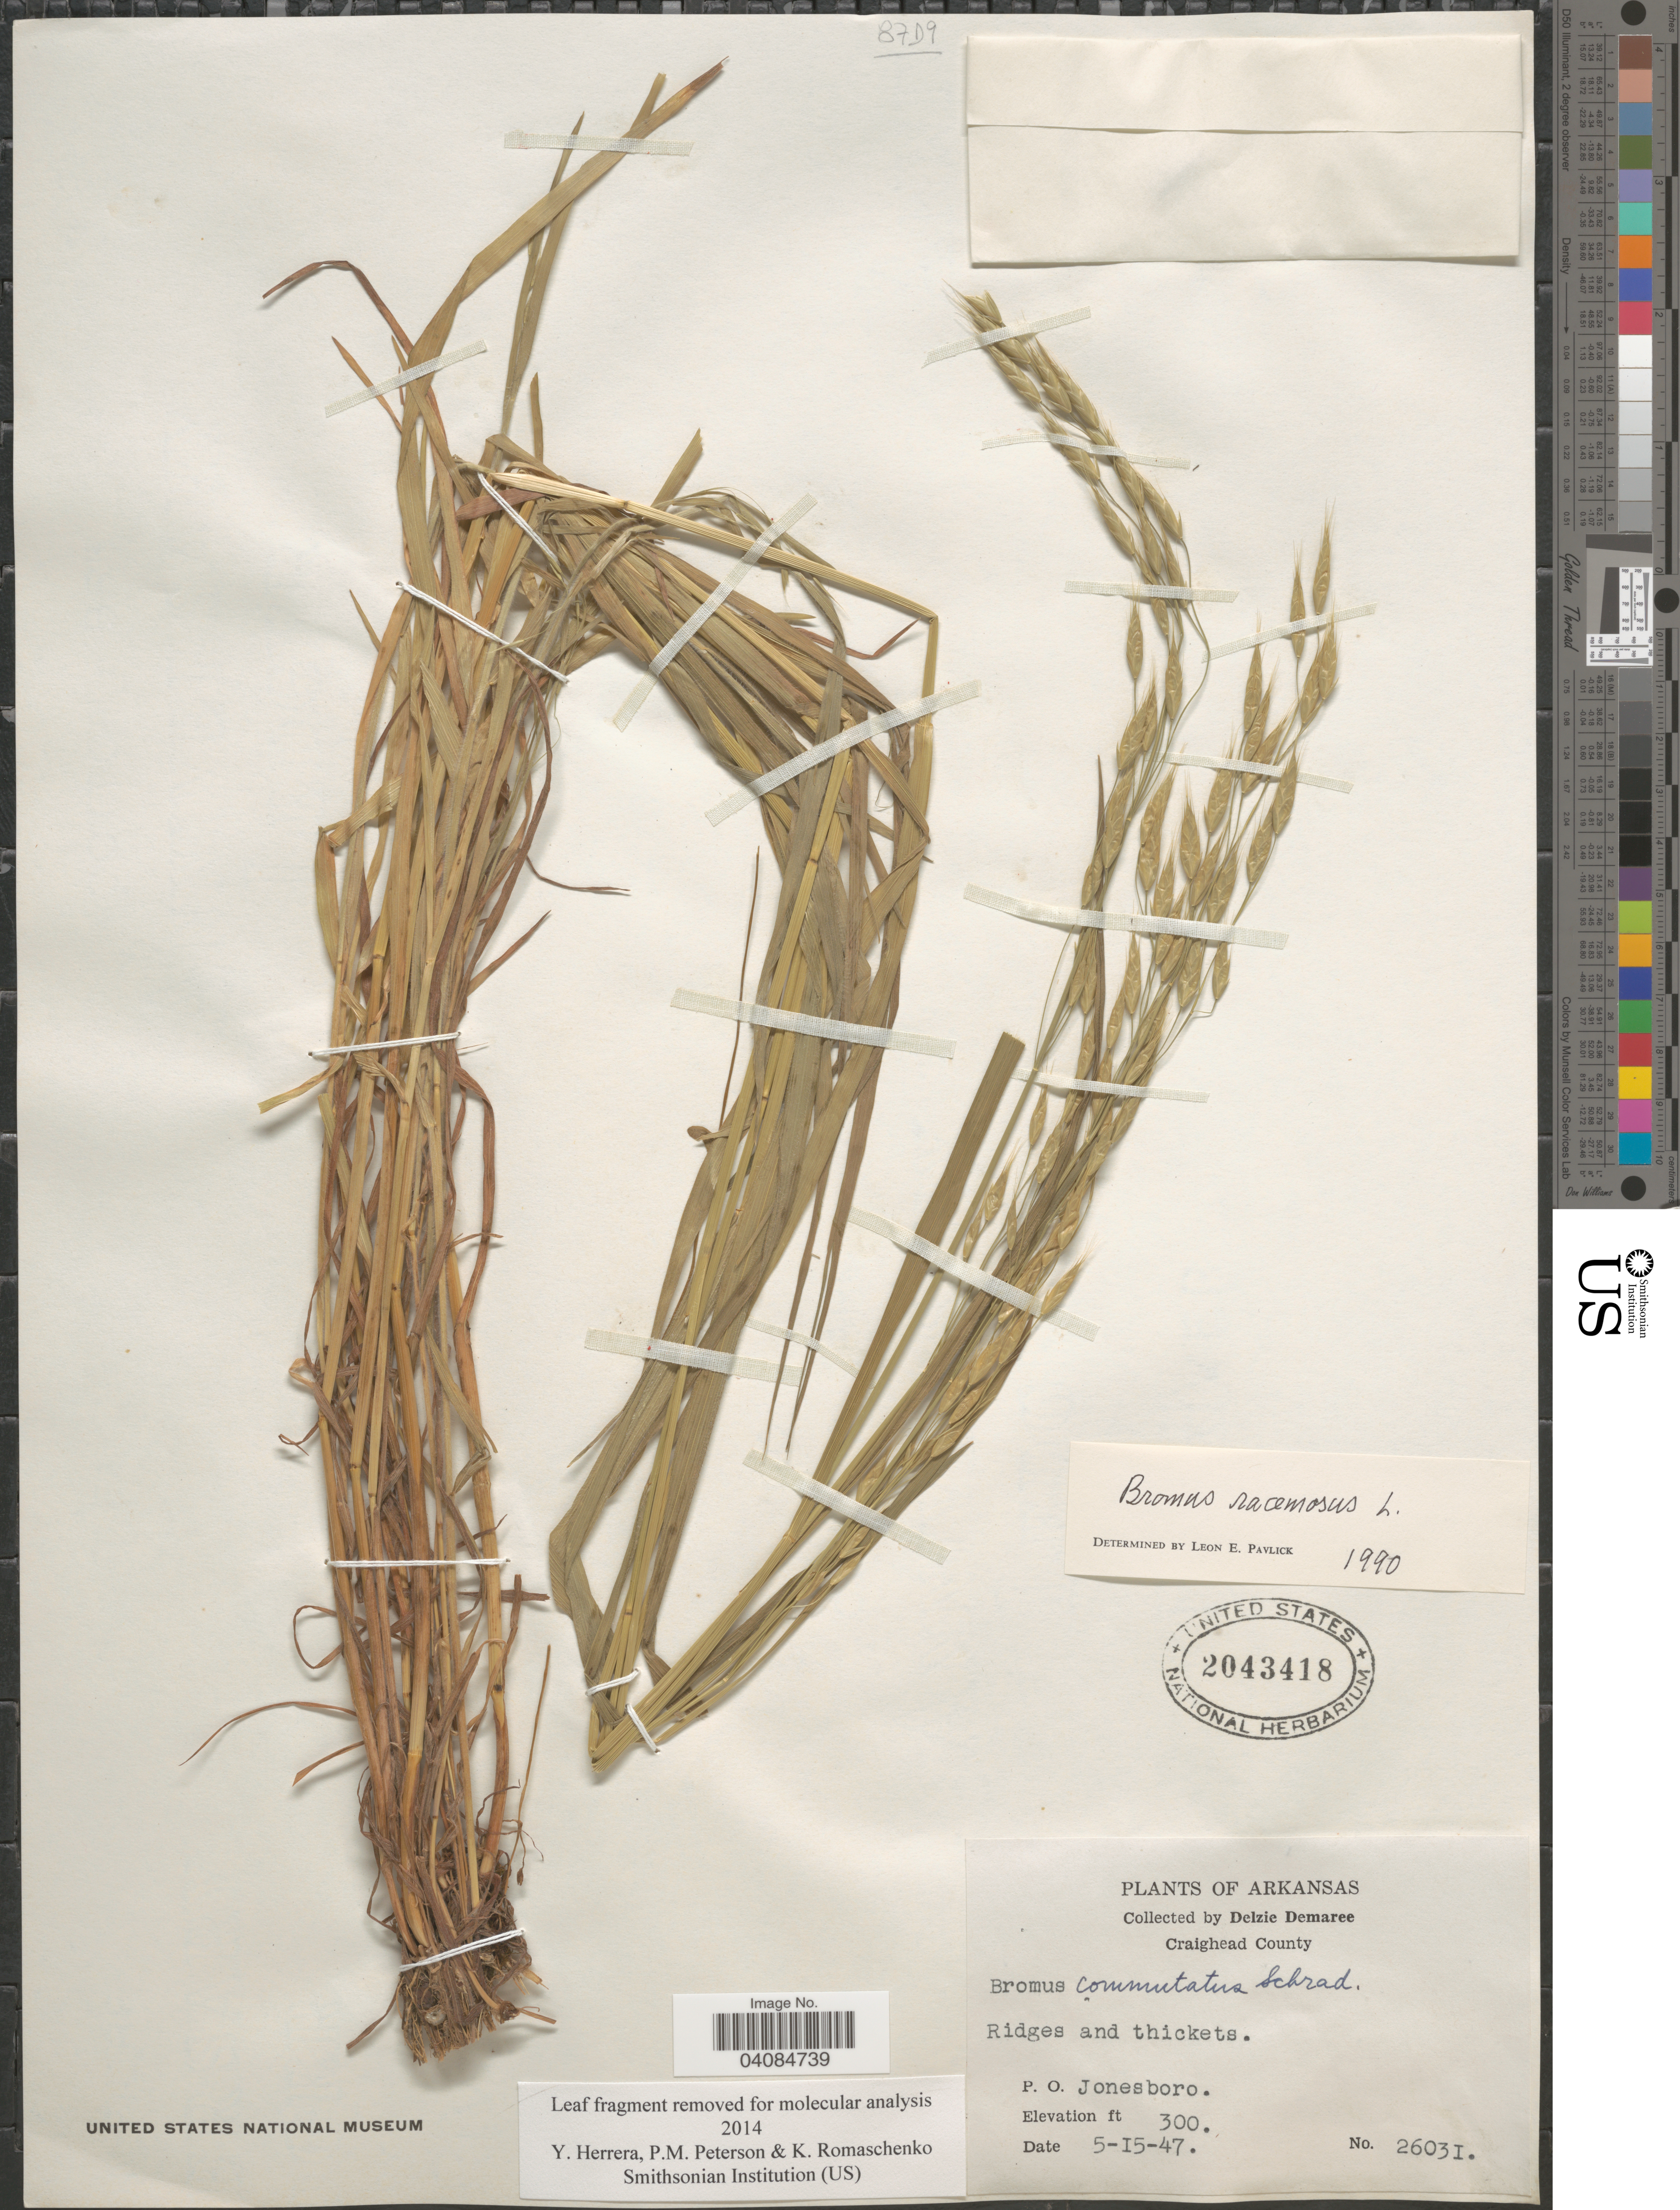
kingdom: Plantae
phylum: Tracheophyta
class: Liliopsida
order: Poales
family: Poaceae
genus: Bromus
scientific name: Bromus racemosus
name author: L.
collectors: D. Demaree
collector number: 26031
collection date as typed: Transcribed d/m/y: 15/5/47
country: United States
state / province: Arkansas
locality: Craighead County. Ridges and thickets. P. O. Jonesboro.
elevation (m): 91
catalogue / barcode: US 2043418